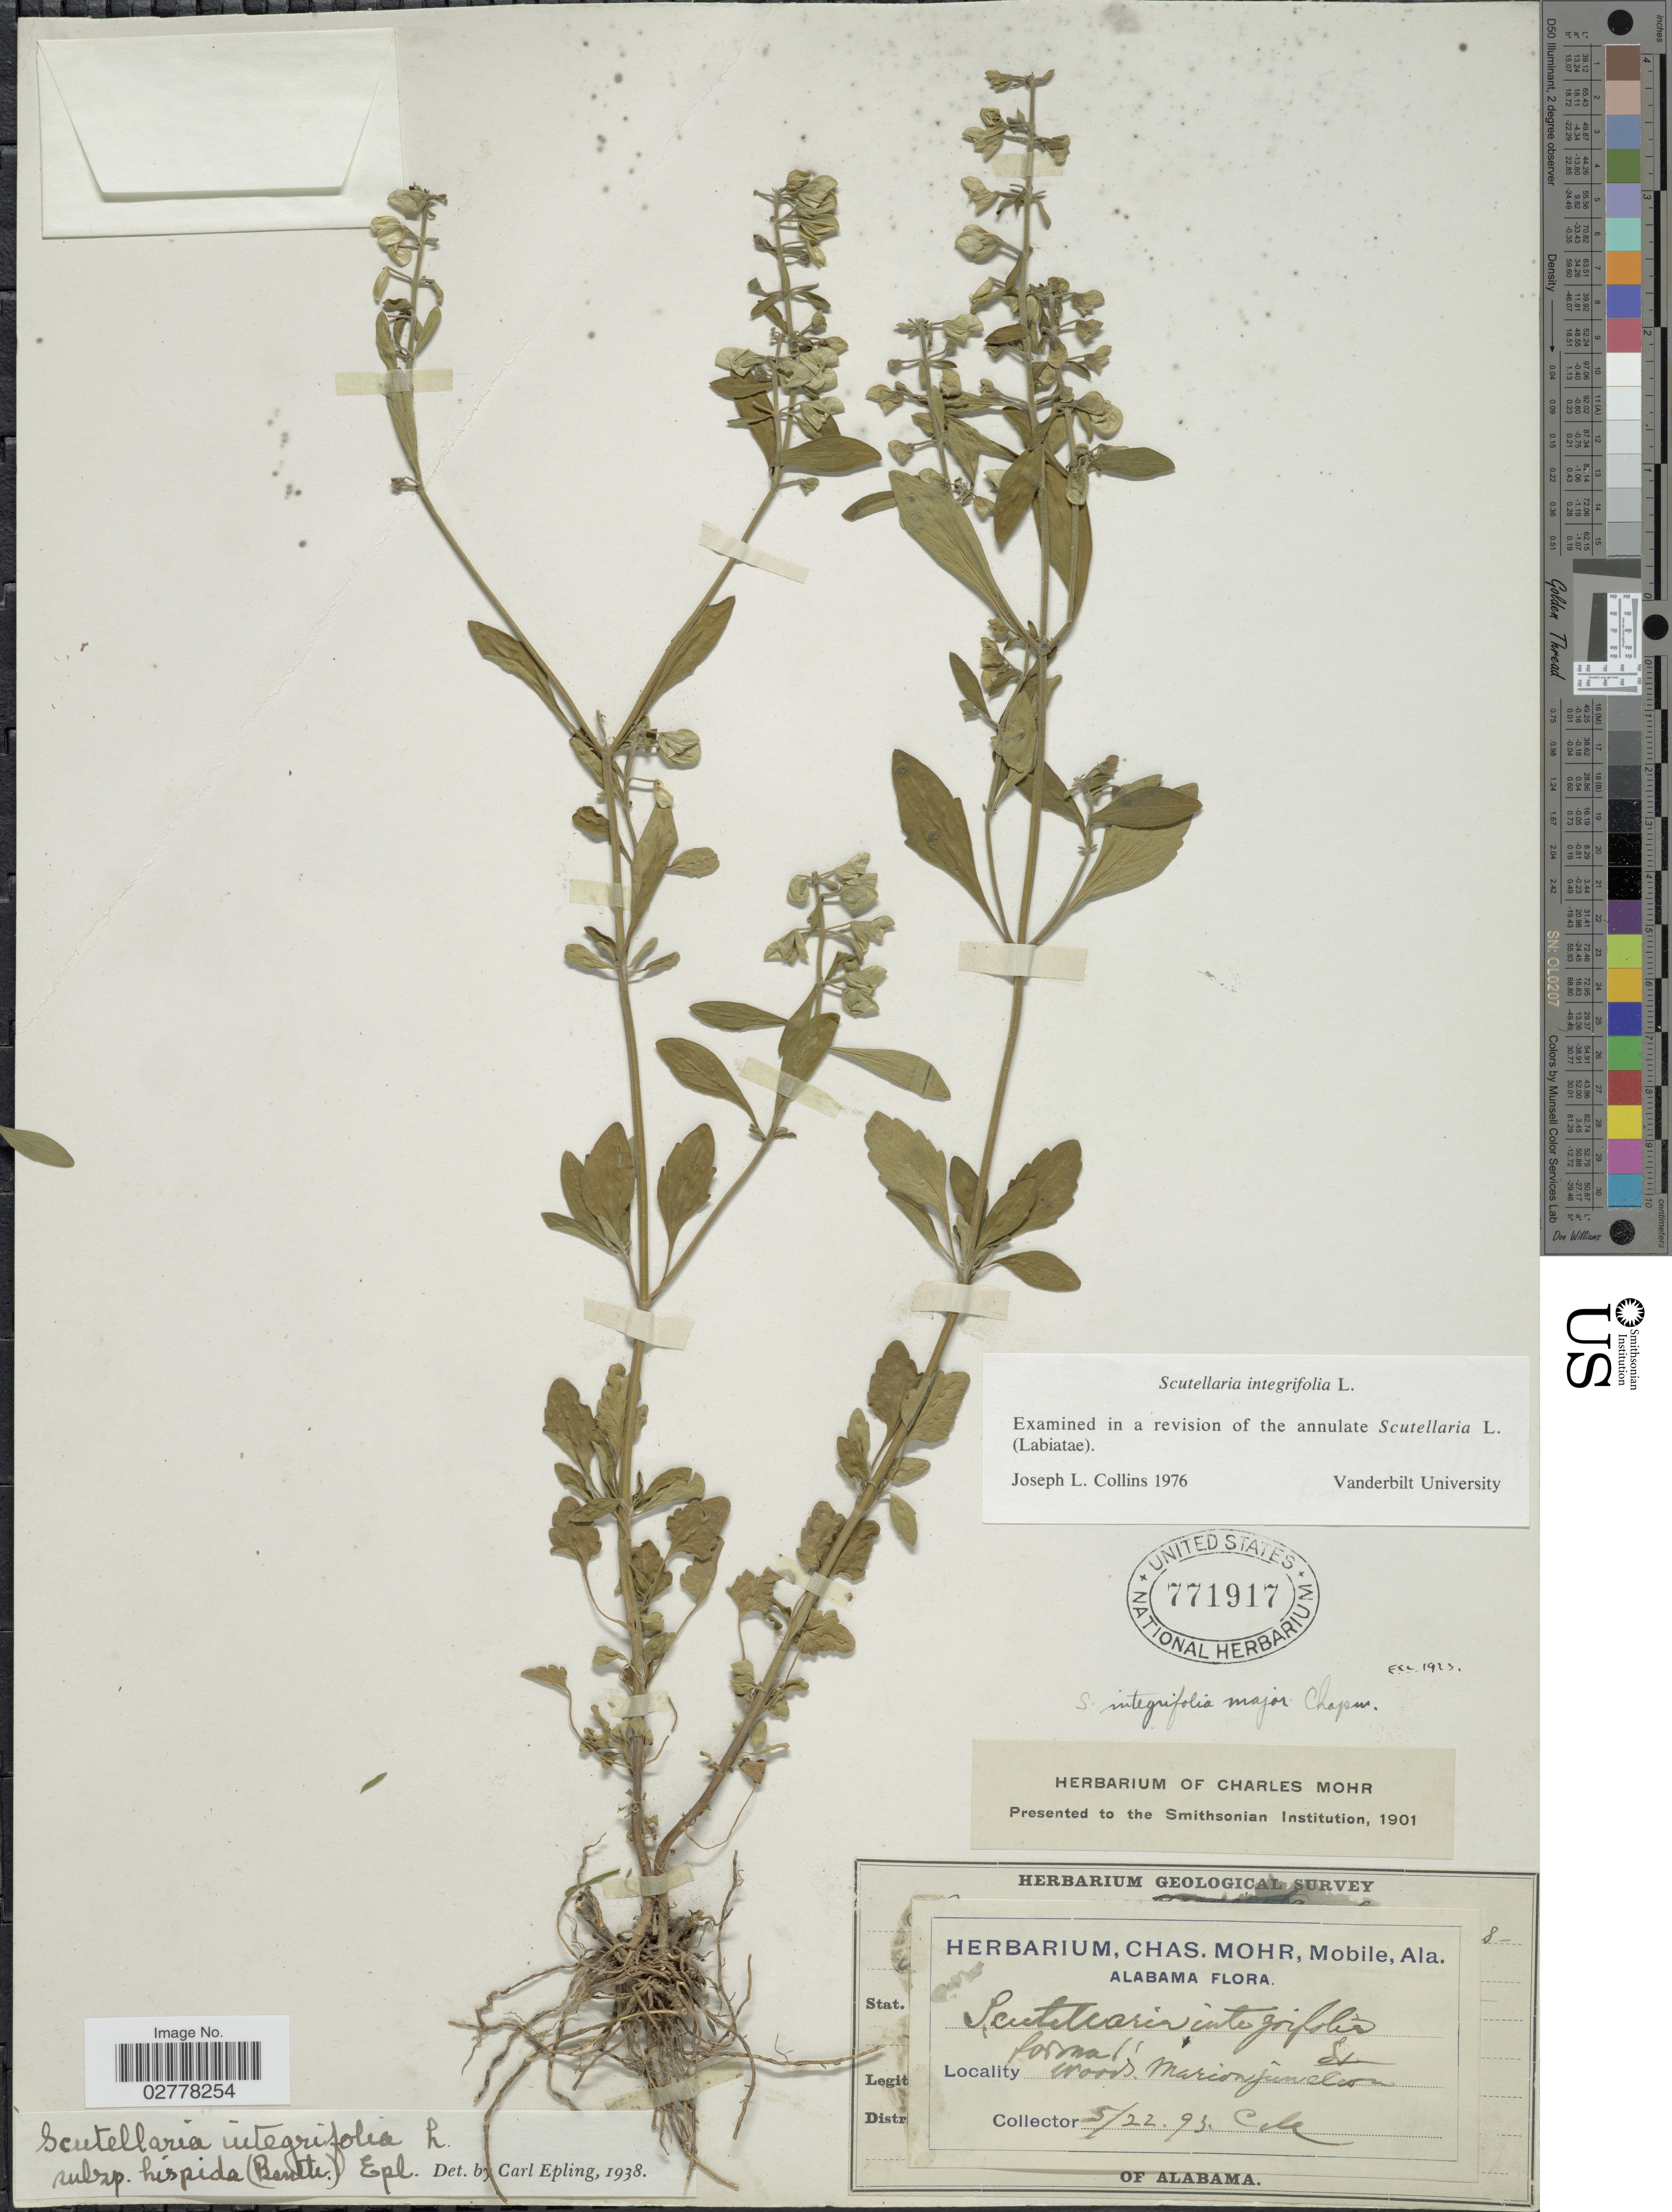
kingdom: Plantae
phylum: Tracheophyta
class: Magnoliopsida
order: Lamiales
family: Lamiaceae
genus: Scutellaria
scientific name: Scutellaria integrifolia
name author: L.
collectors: Mohr, C. T. (herbarium)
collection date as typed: Transcribed d/m/y: 22/5/93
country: United States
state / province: Alabama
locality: Formal woods. Marion junction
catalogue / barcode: US 771917